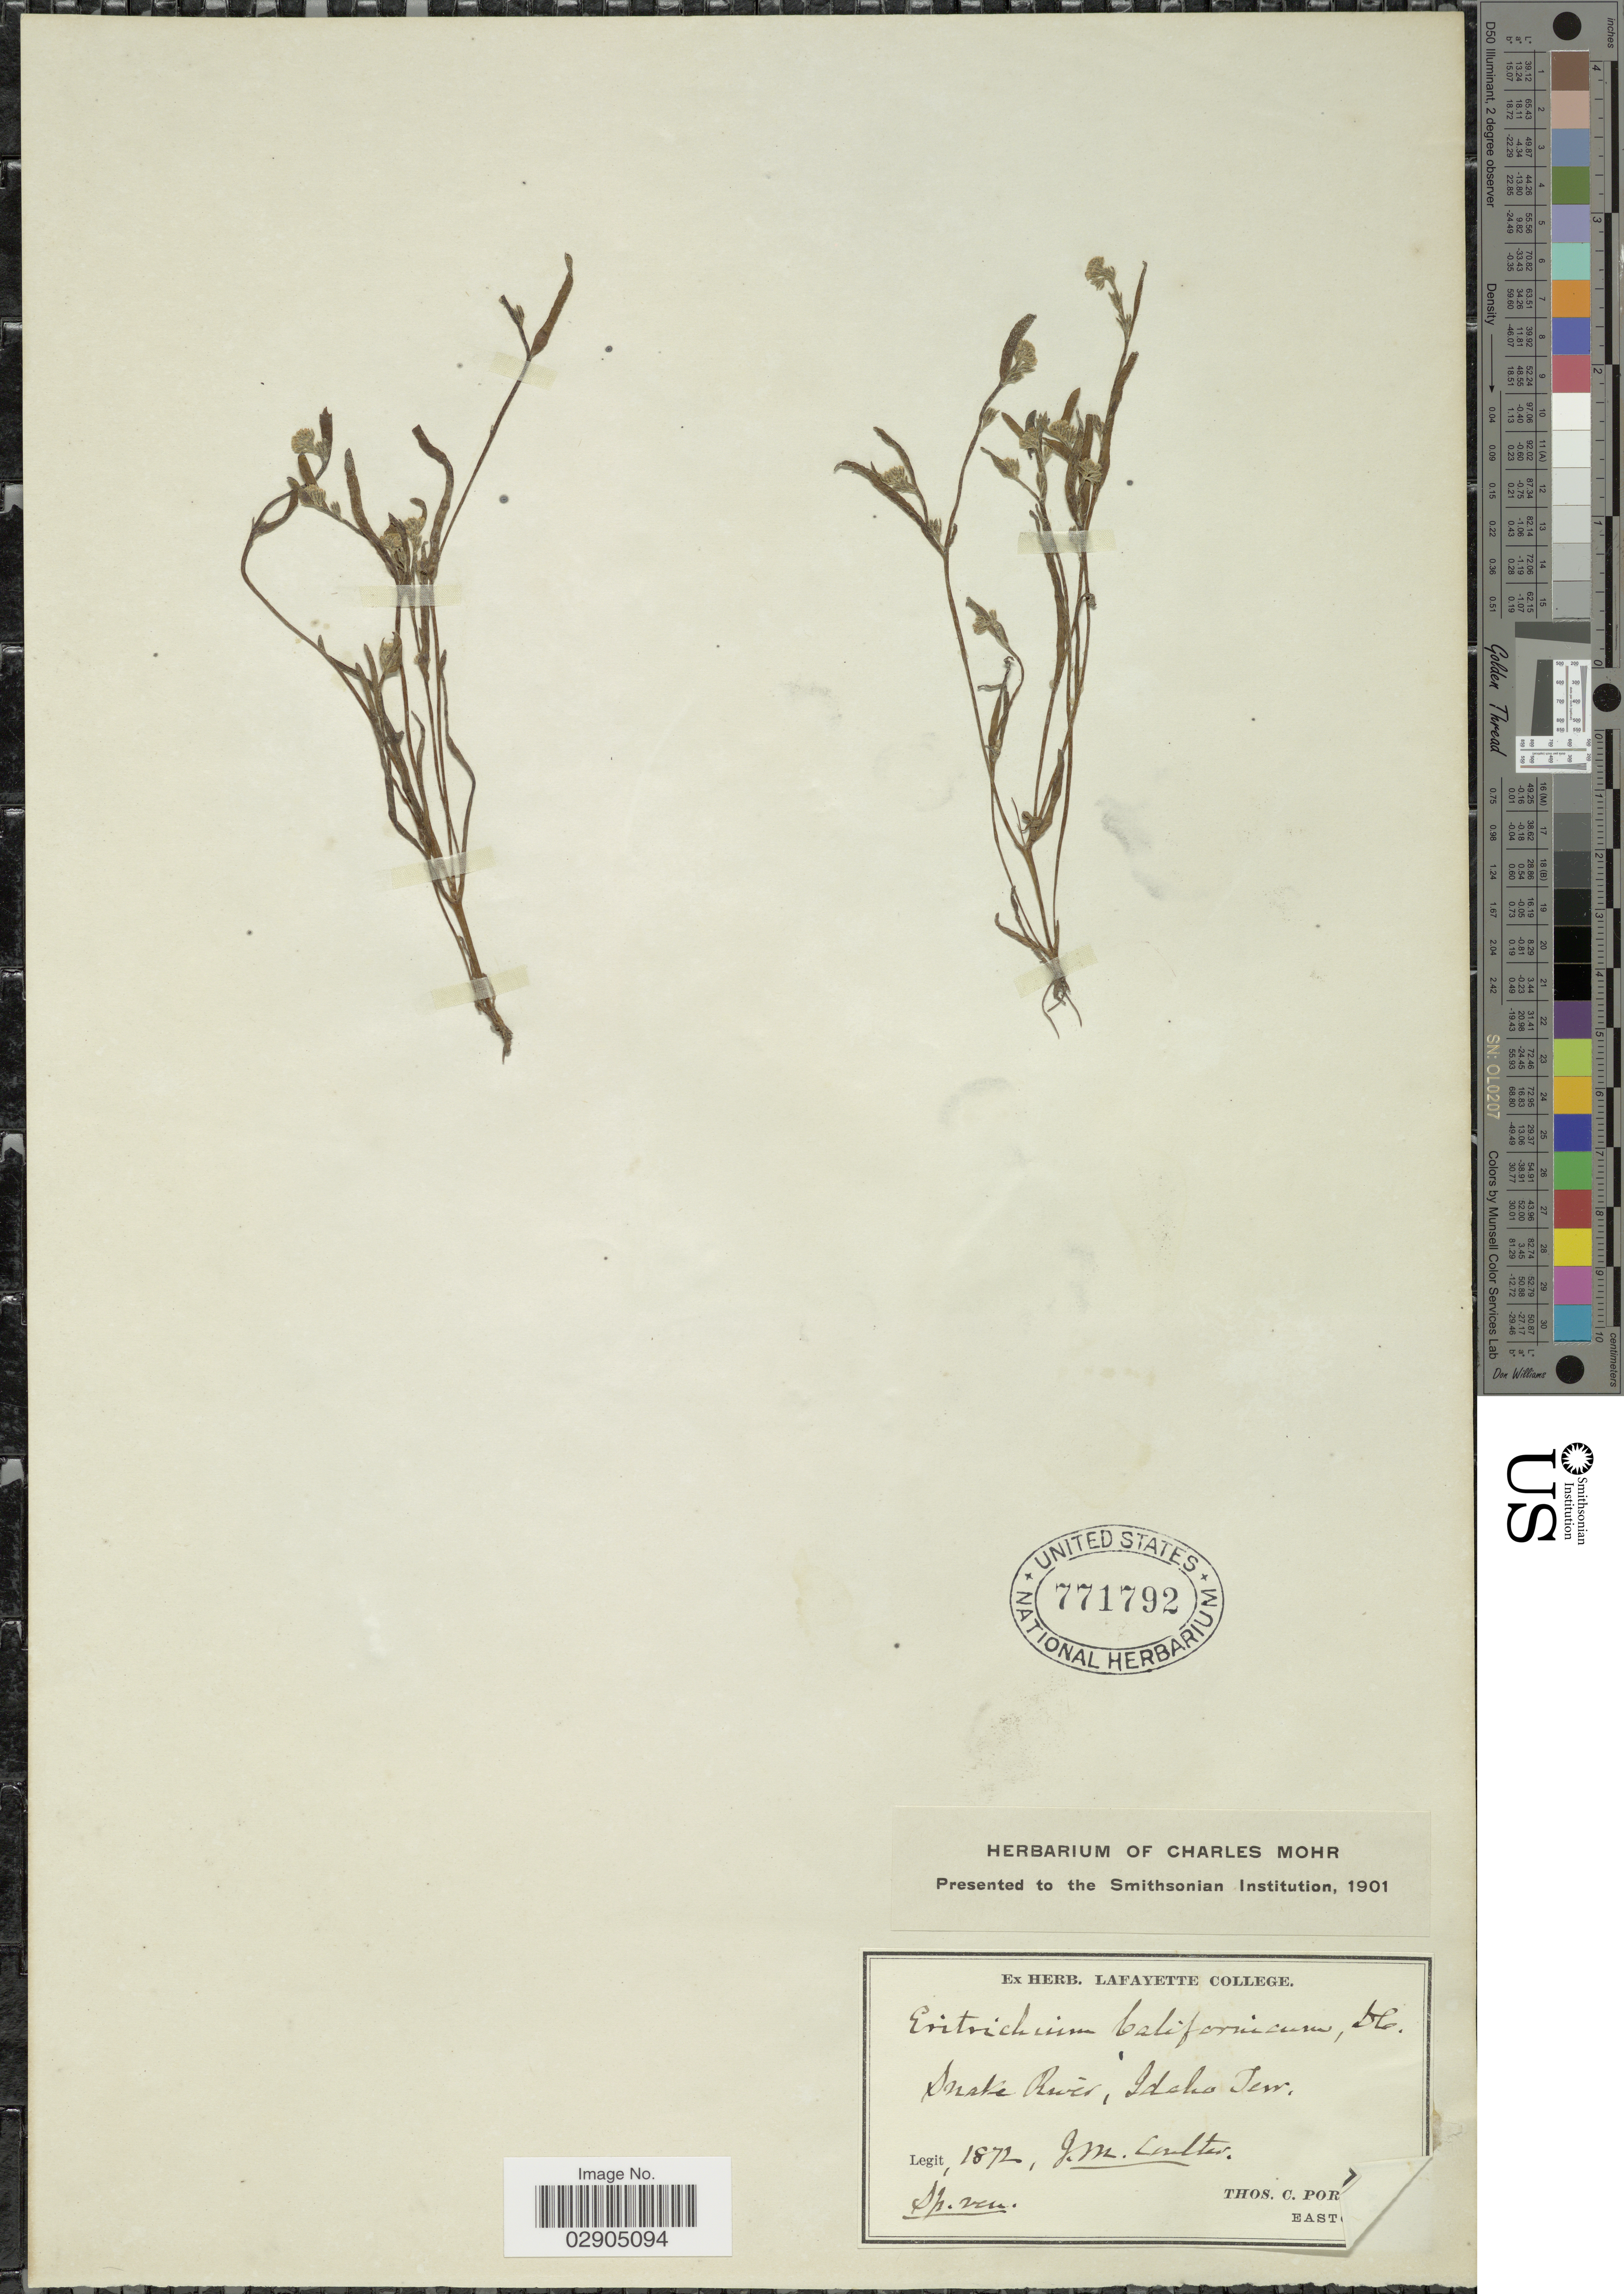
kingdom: Plantae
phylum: Tracheophyta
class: Magnoliopsida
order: Boraginales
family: Boraginaceae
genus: Allocarya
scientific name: Allocarya californica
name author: (Fisch. & C.A. Mey.) Greene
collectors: J. M. Coulter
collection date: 1872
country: United States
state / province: Idaho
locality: Snake River.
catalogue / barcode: US 771792